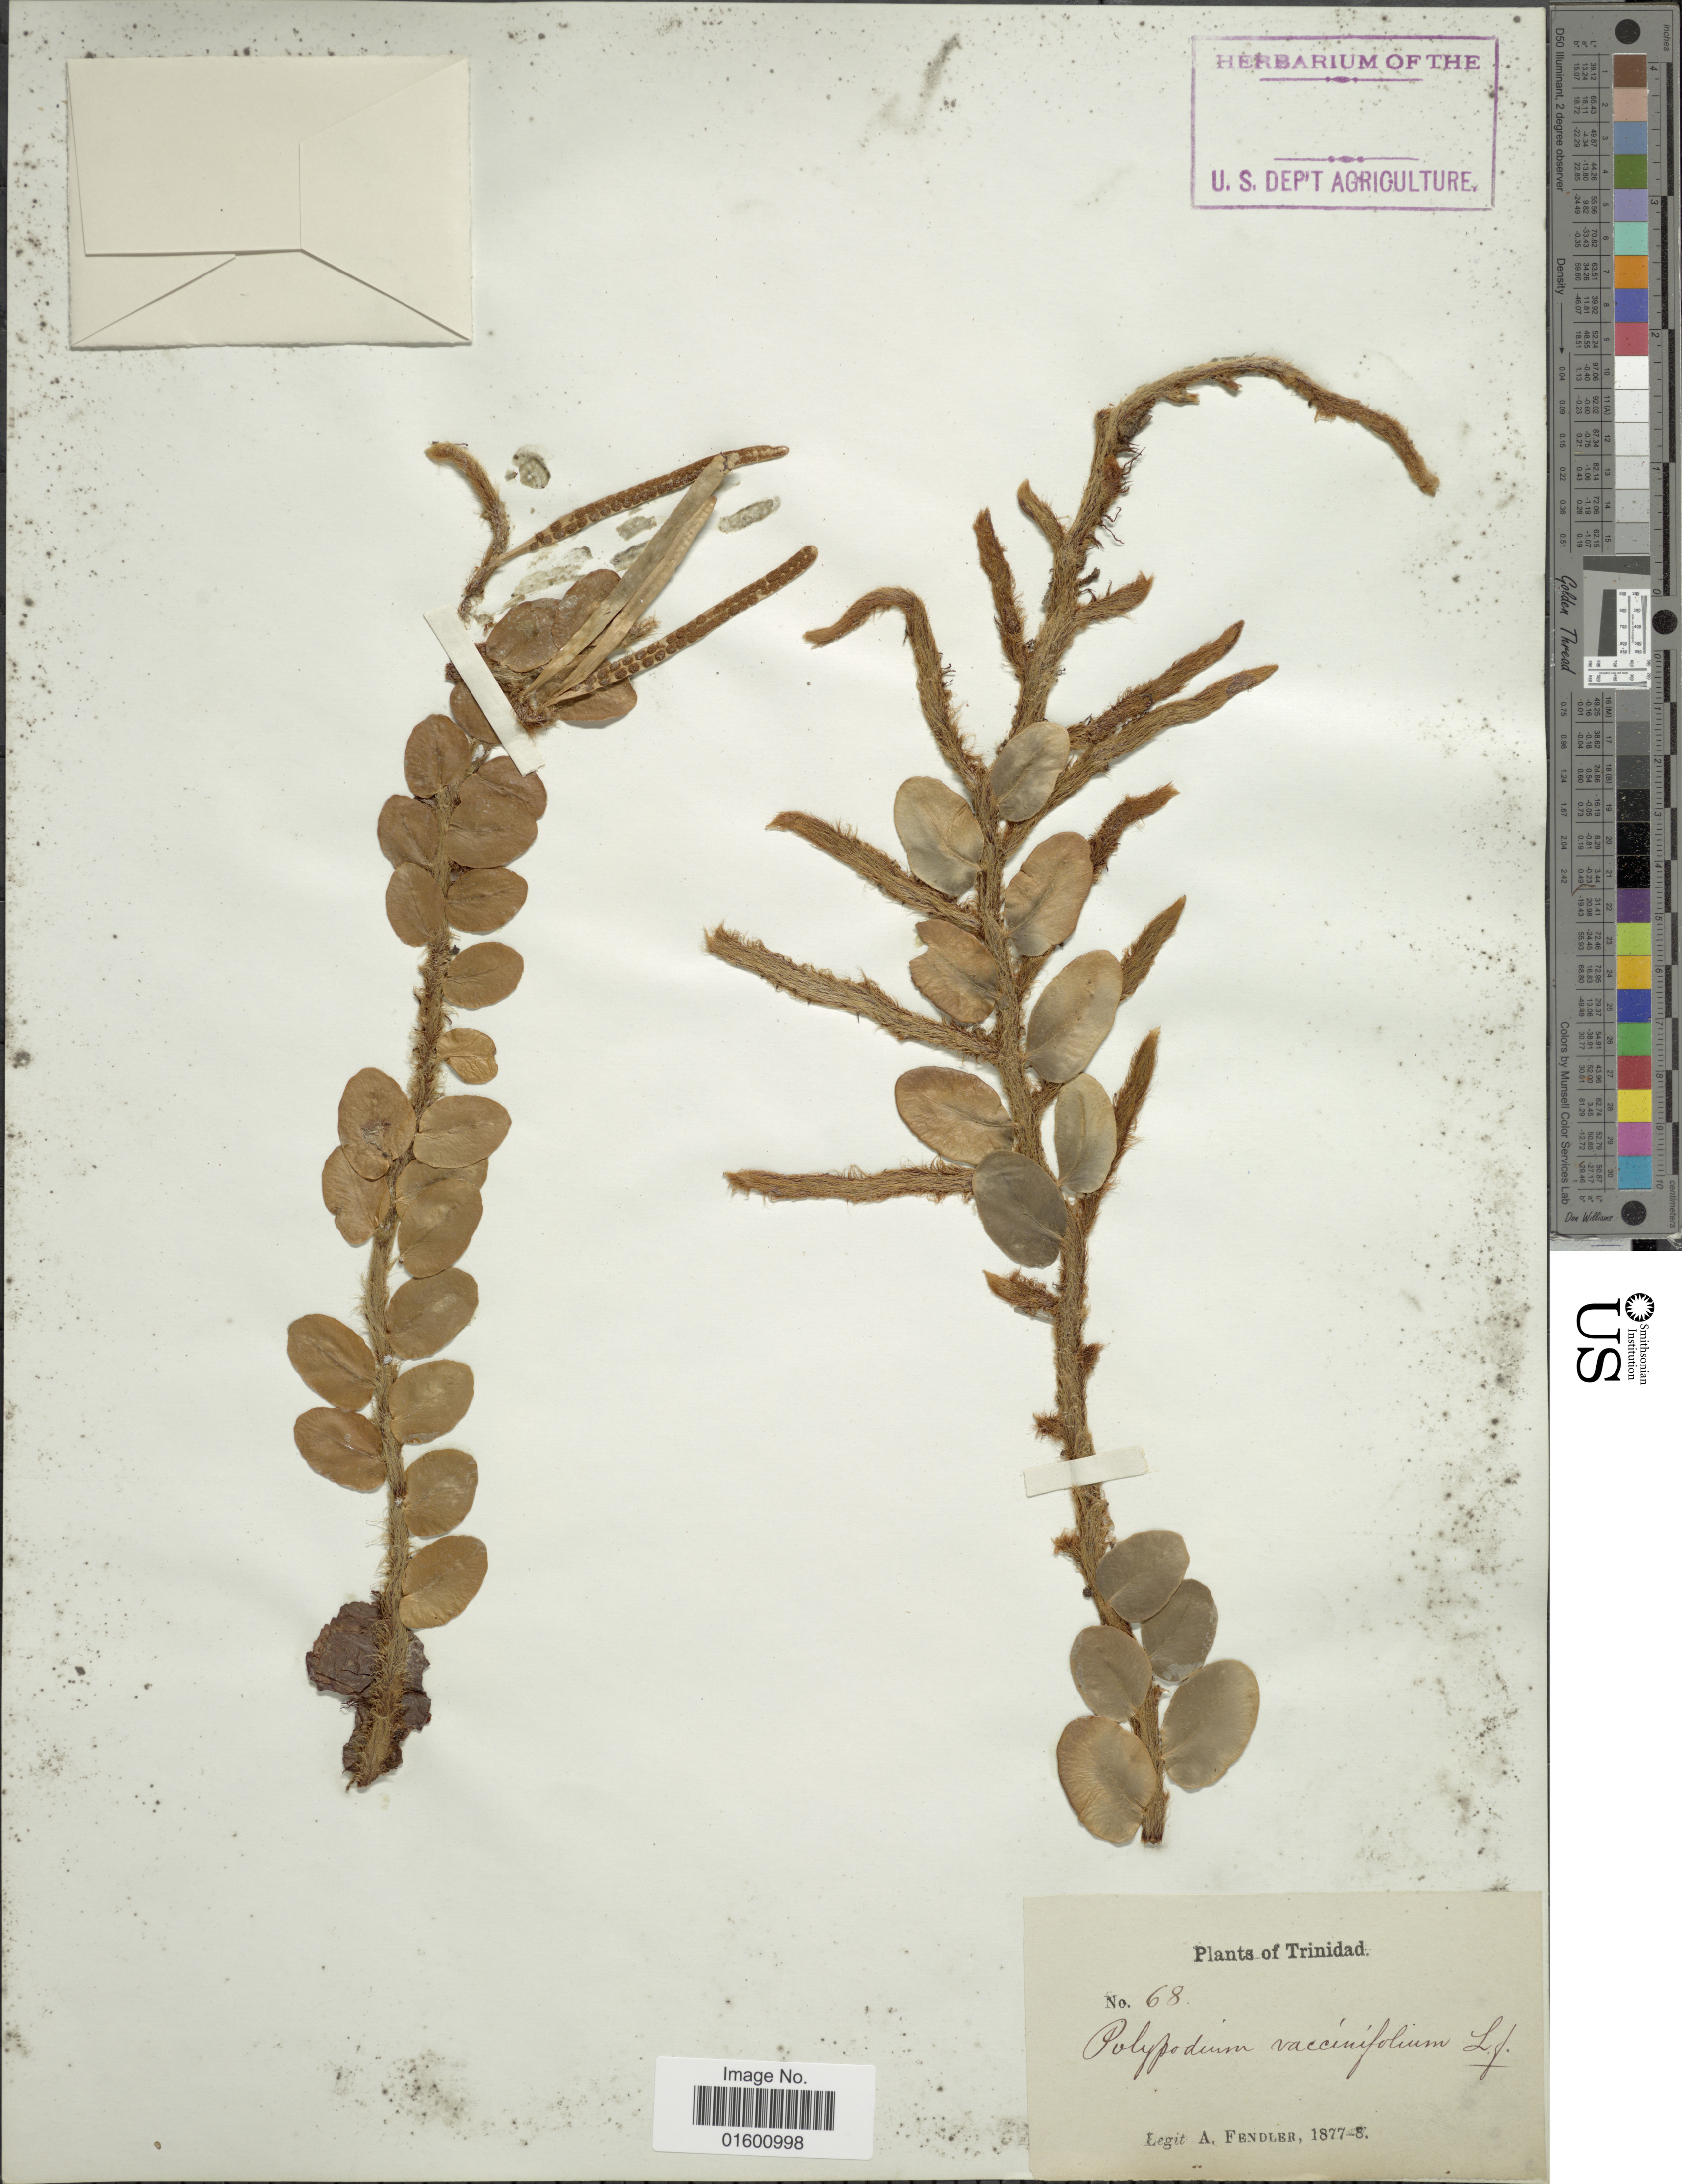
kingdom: Plantae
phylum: Tracheophyta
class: Polypodiopsida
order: Polypodiales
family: Polypodiaceae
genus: Microgramma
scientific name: Microgramma vaccinifolia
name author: (Langsd. & Fisch.) Copel.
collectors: A. Fendler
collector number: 68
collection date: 1877/1878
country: Trinidad and Tobago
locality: Trinidad